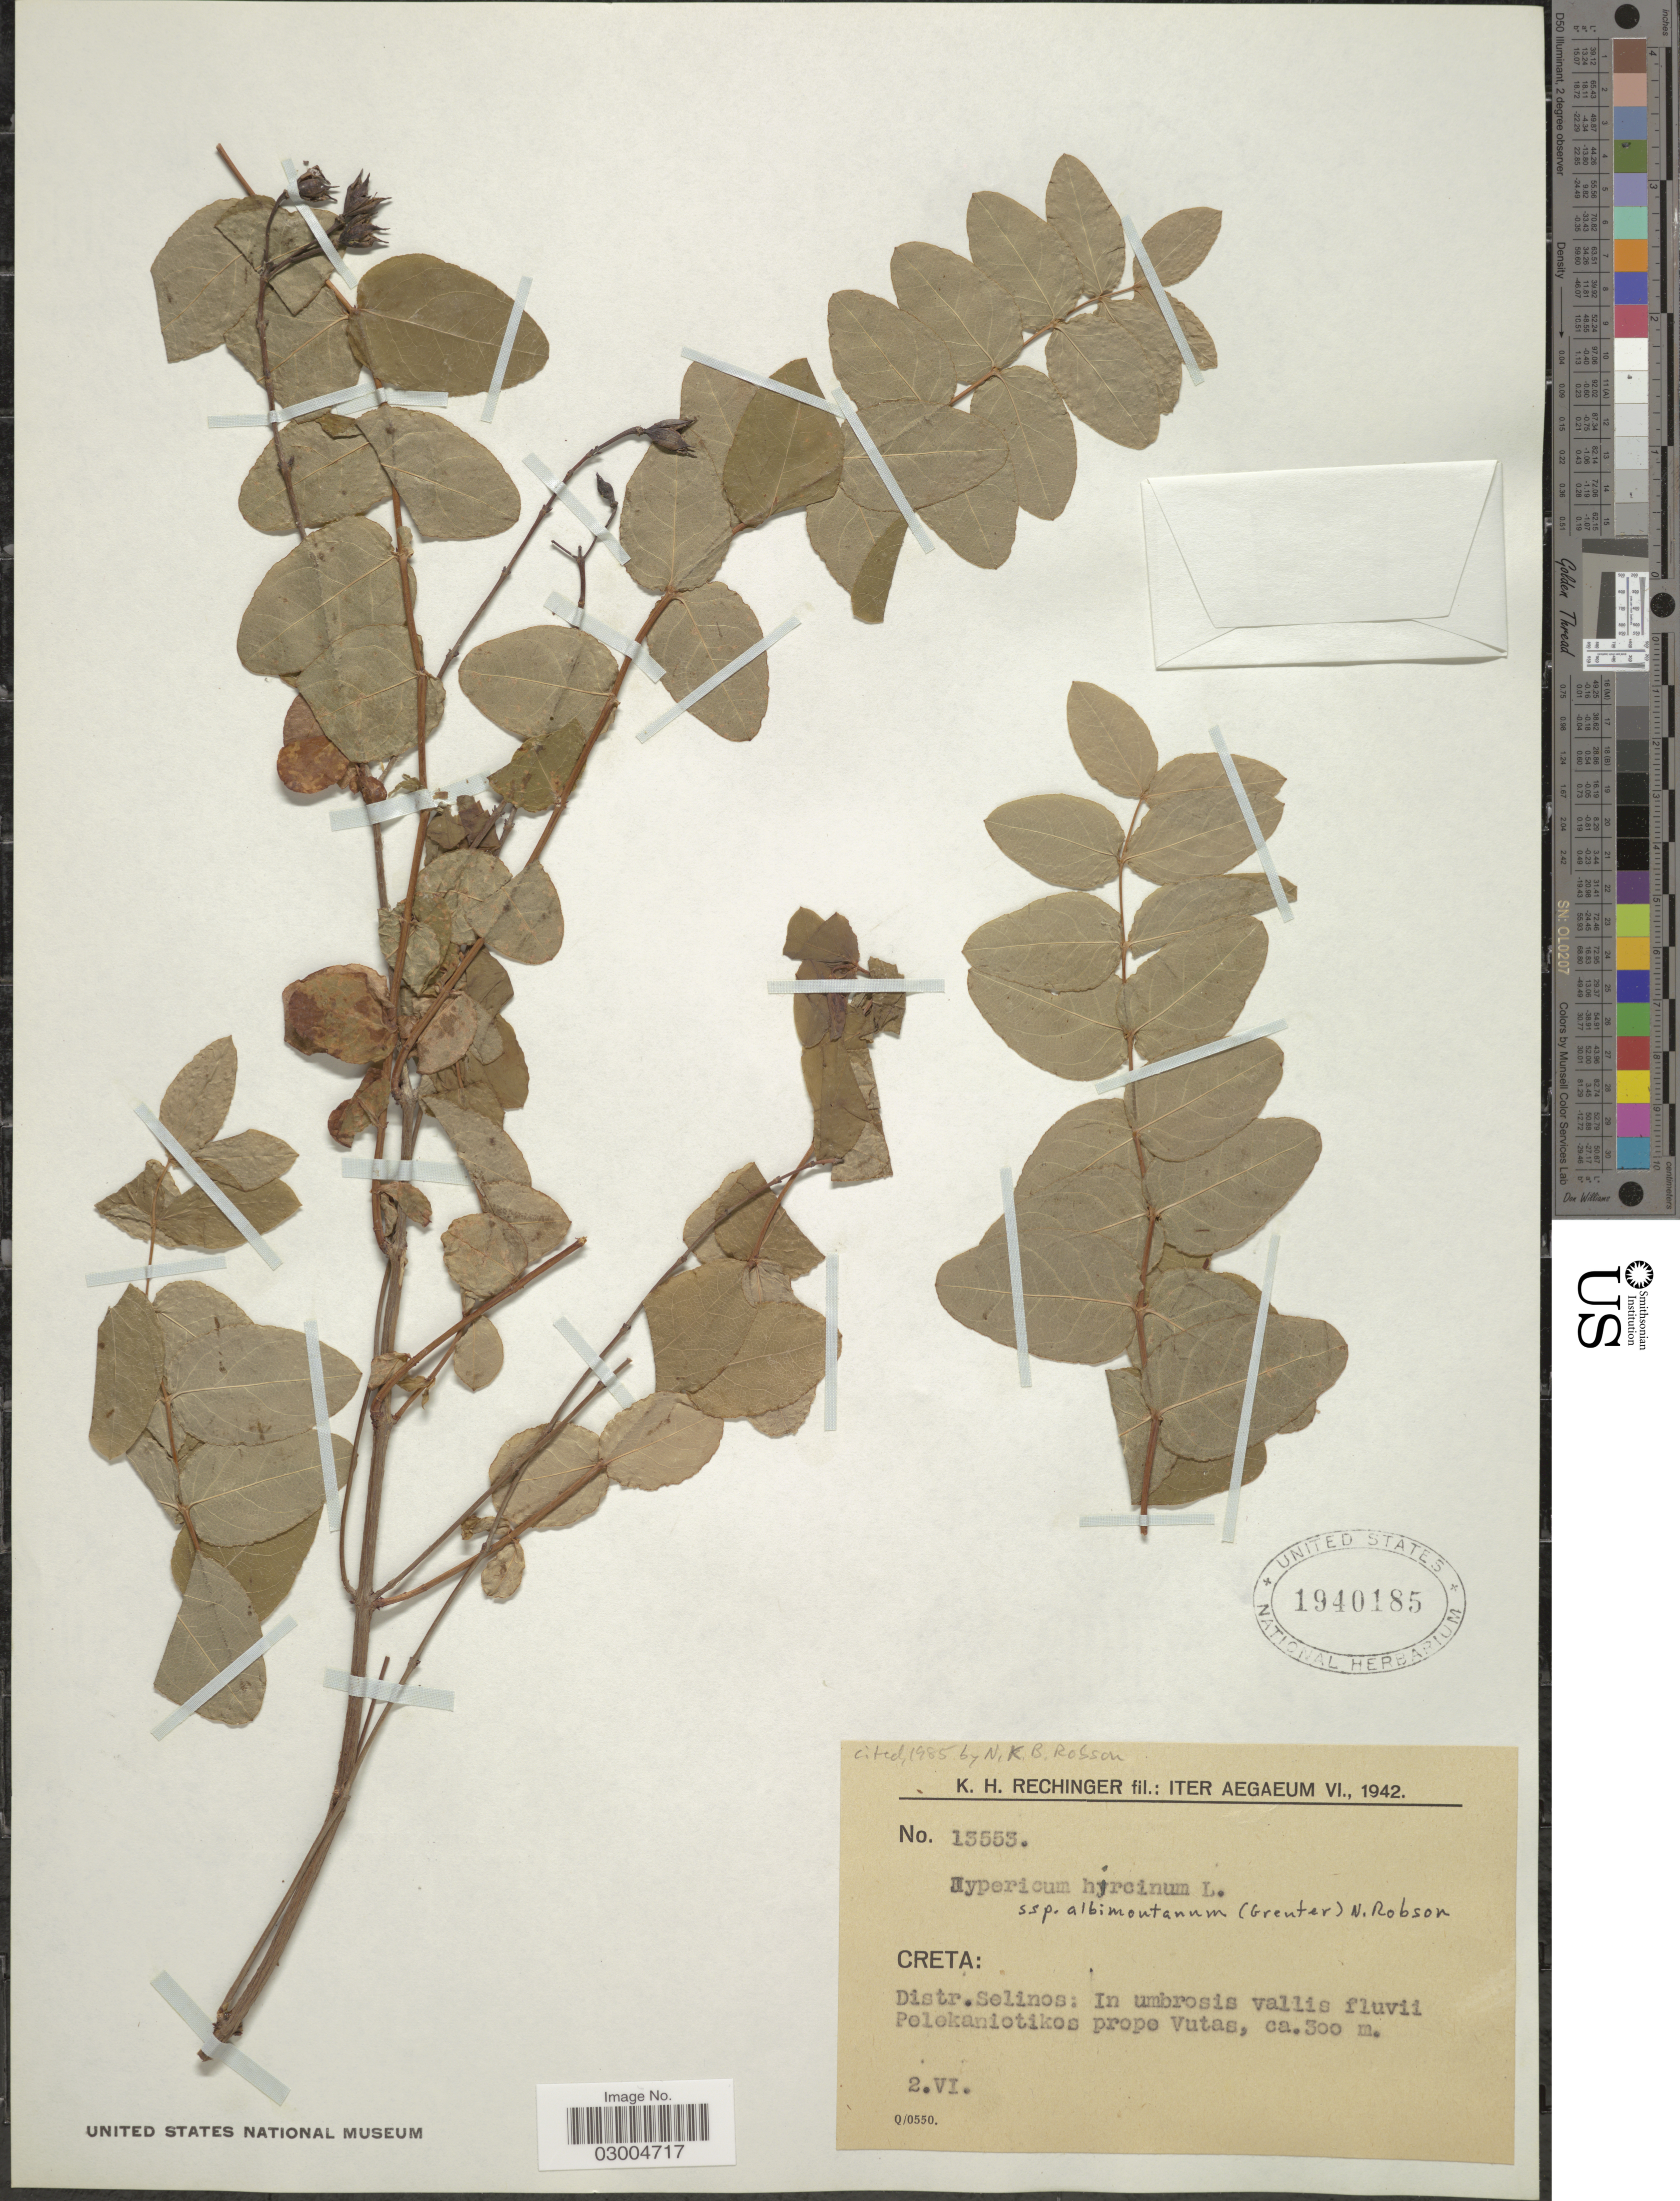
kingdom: Plantae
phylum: Tracheophyta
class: Magnoliopsida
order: Malpighiales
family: Hypericaceae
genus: Hypericum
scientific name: Hypericum hircinum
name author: L.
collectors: K. H. Rechinger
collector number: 13553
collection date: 1942-06-02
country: Greece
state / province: Crete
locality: Aegaeum. Creta: Distr. Selinos: In umbrosis vallis fluvii Pelekaniotikos prope Vutas.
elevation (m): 300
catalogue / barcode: US 1940185